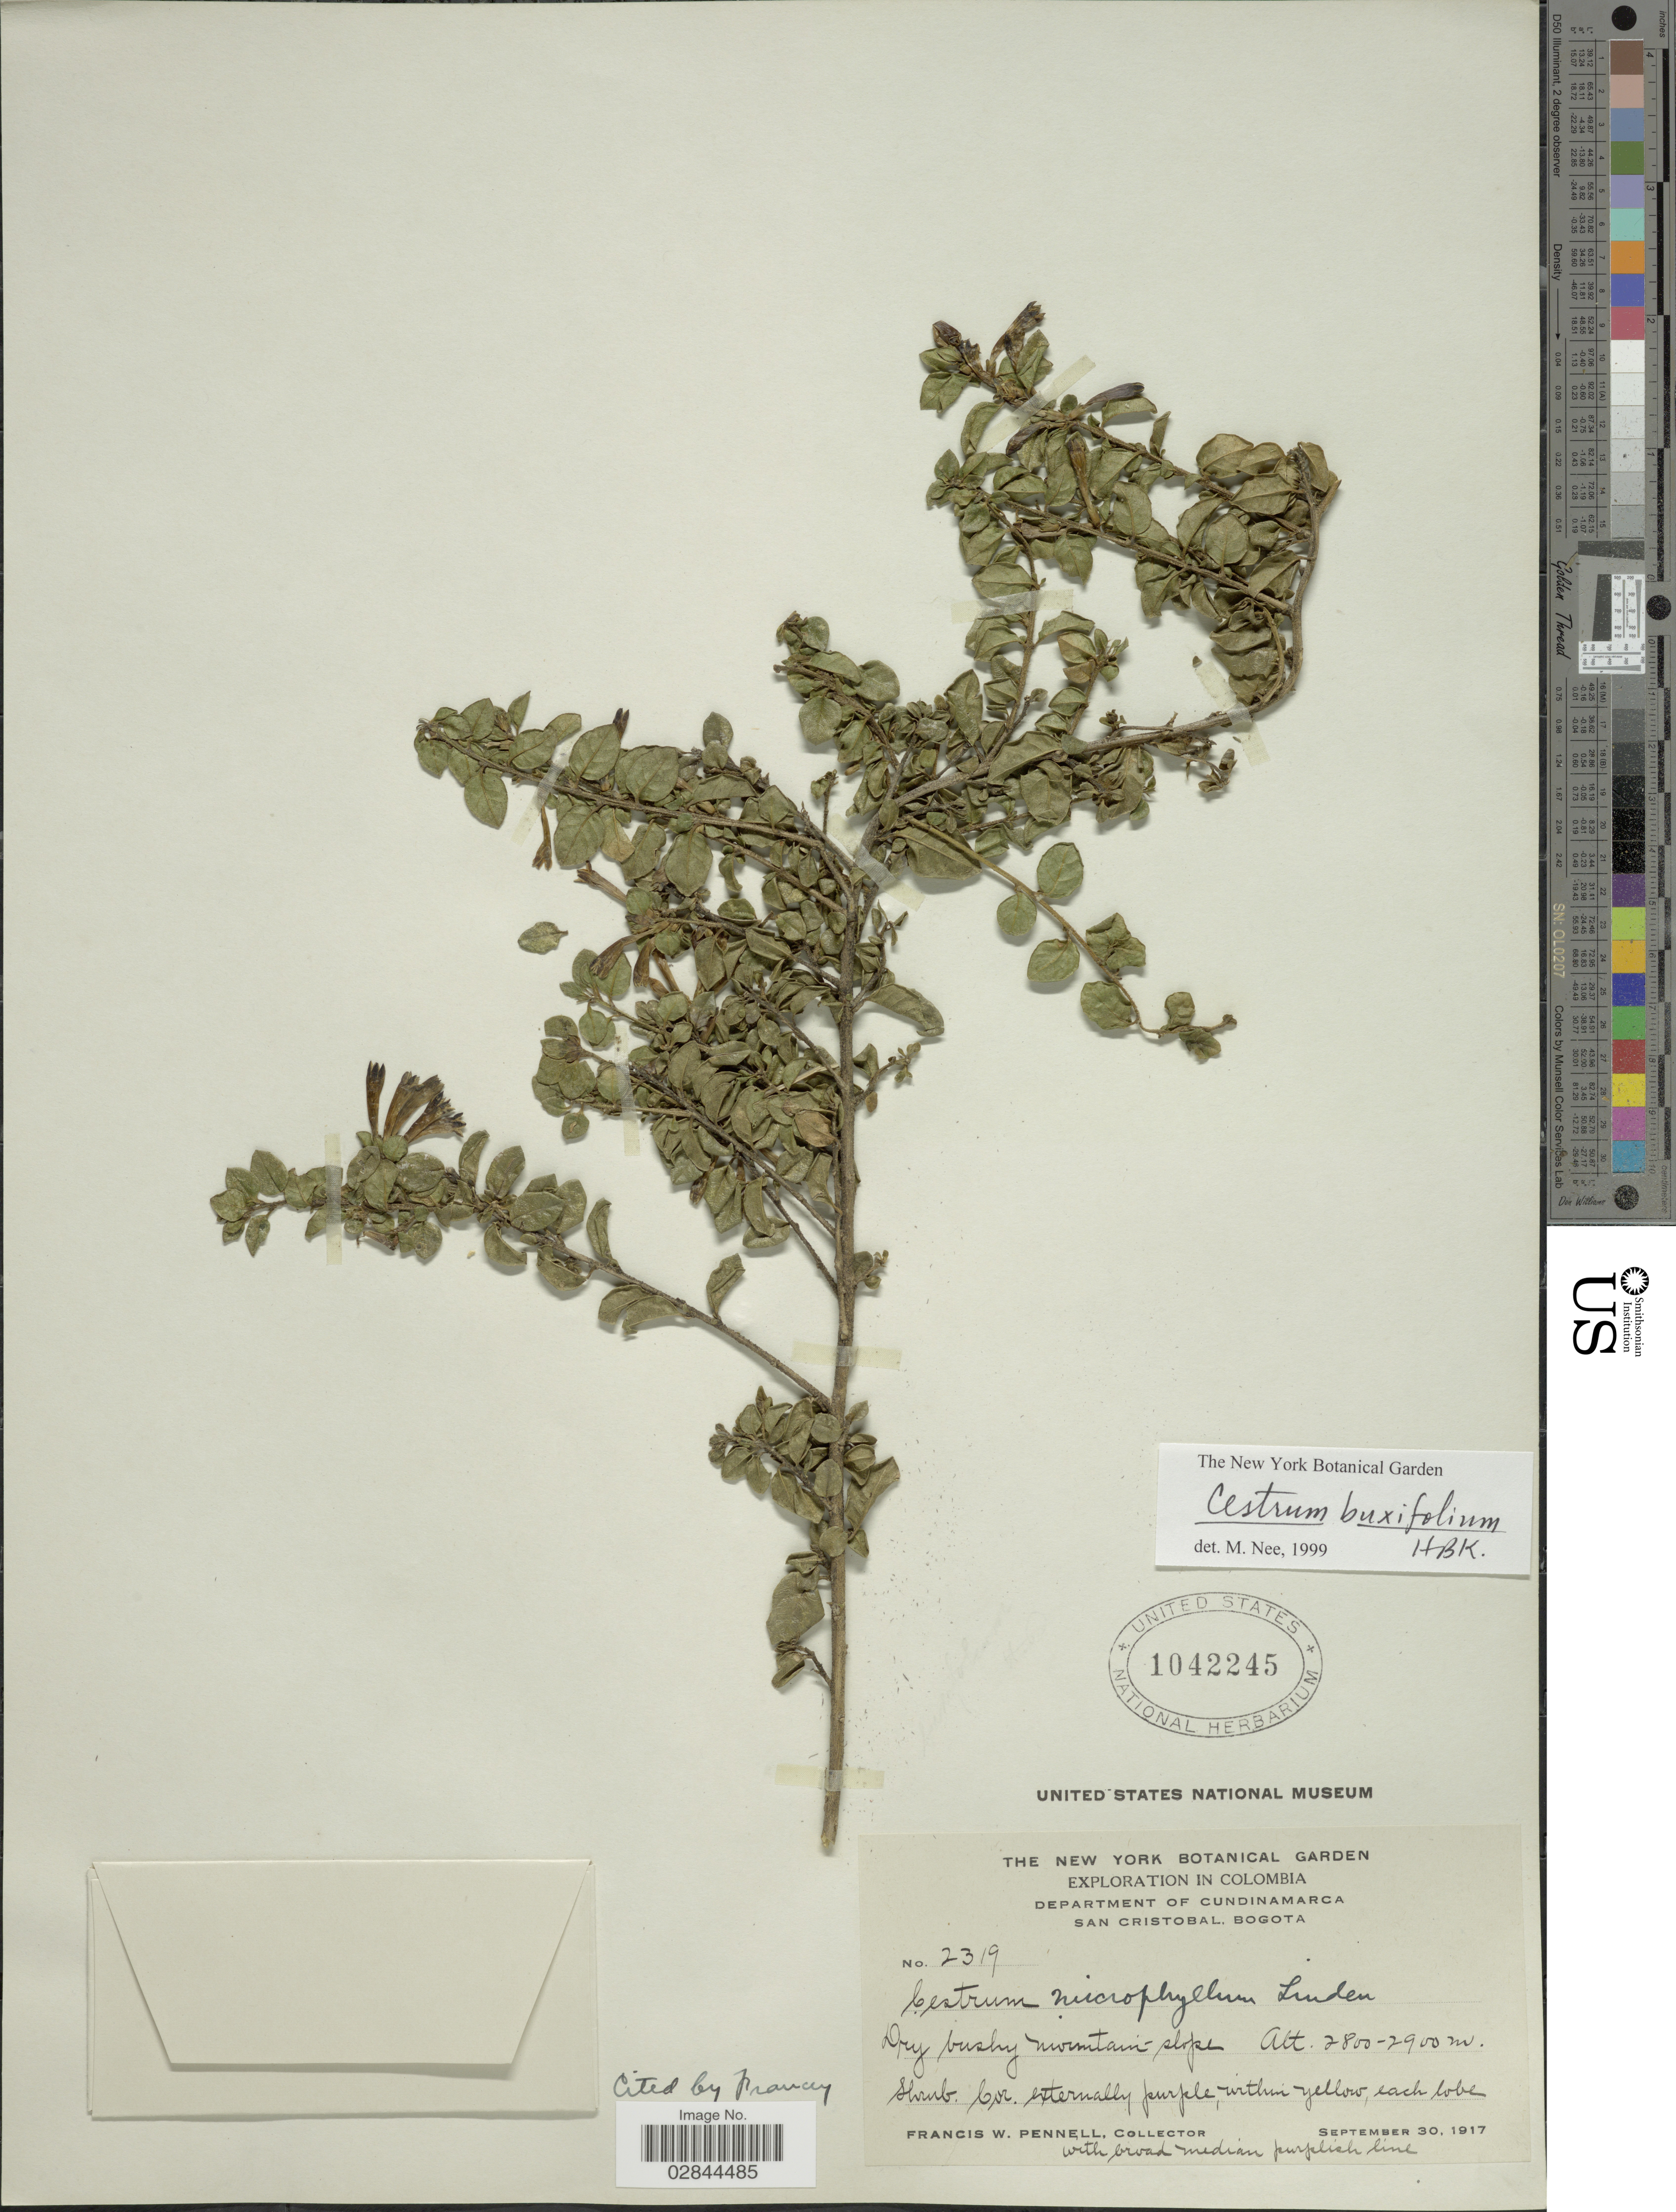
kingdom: Plantae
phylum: Tracheophyta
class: Magnoliopsida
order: Solanales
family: Solanaceae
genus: Cestrum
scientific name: Cestrum buxifolium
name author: Kunth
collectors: F. W. Pennell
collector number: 2319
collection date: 1917-09-30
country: Colombia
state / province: Cundinamarca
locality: Department of Cundinamarca San Cristobal.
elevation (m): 2800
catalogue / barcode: US 1042245